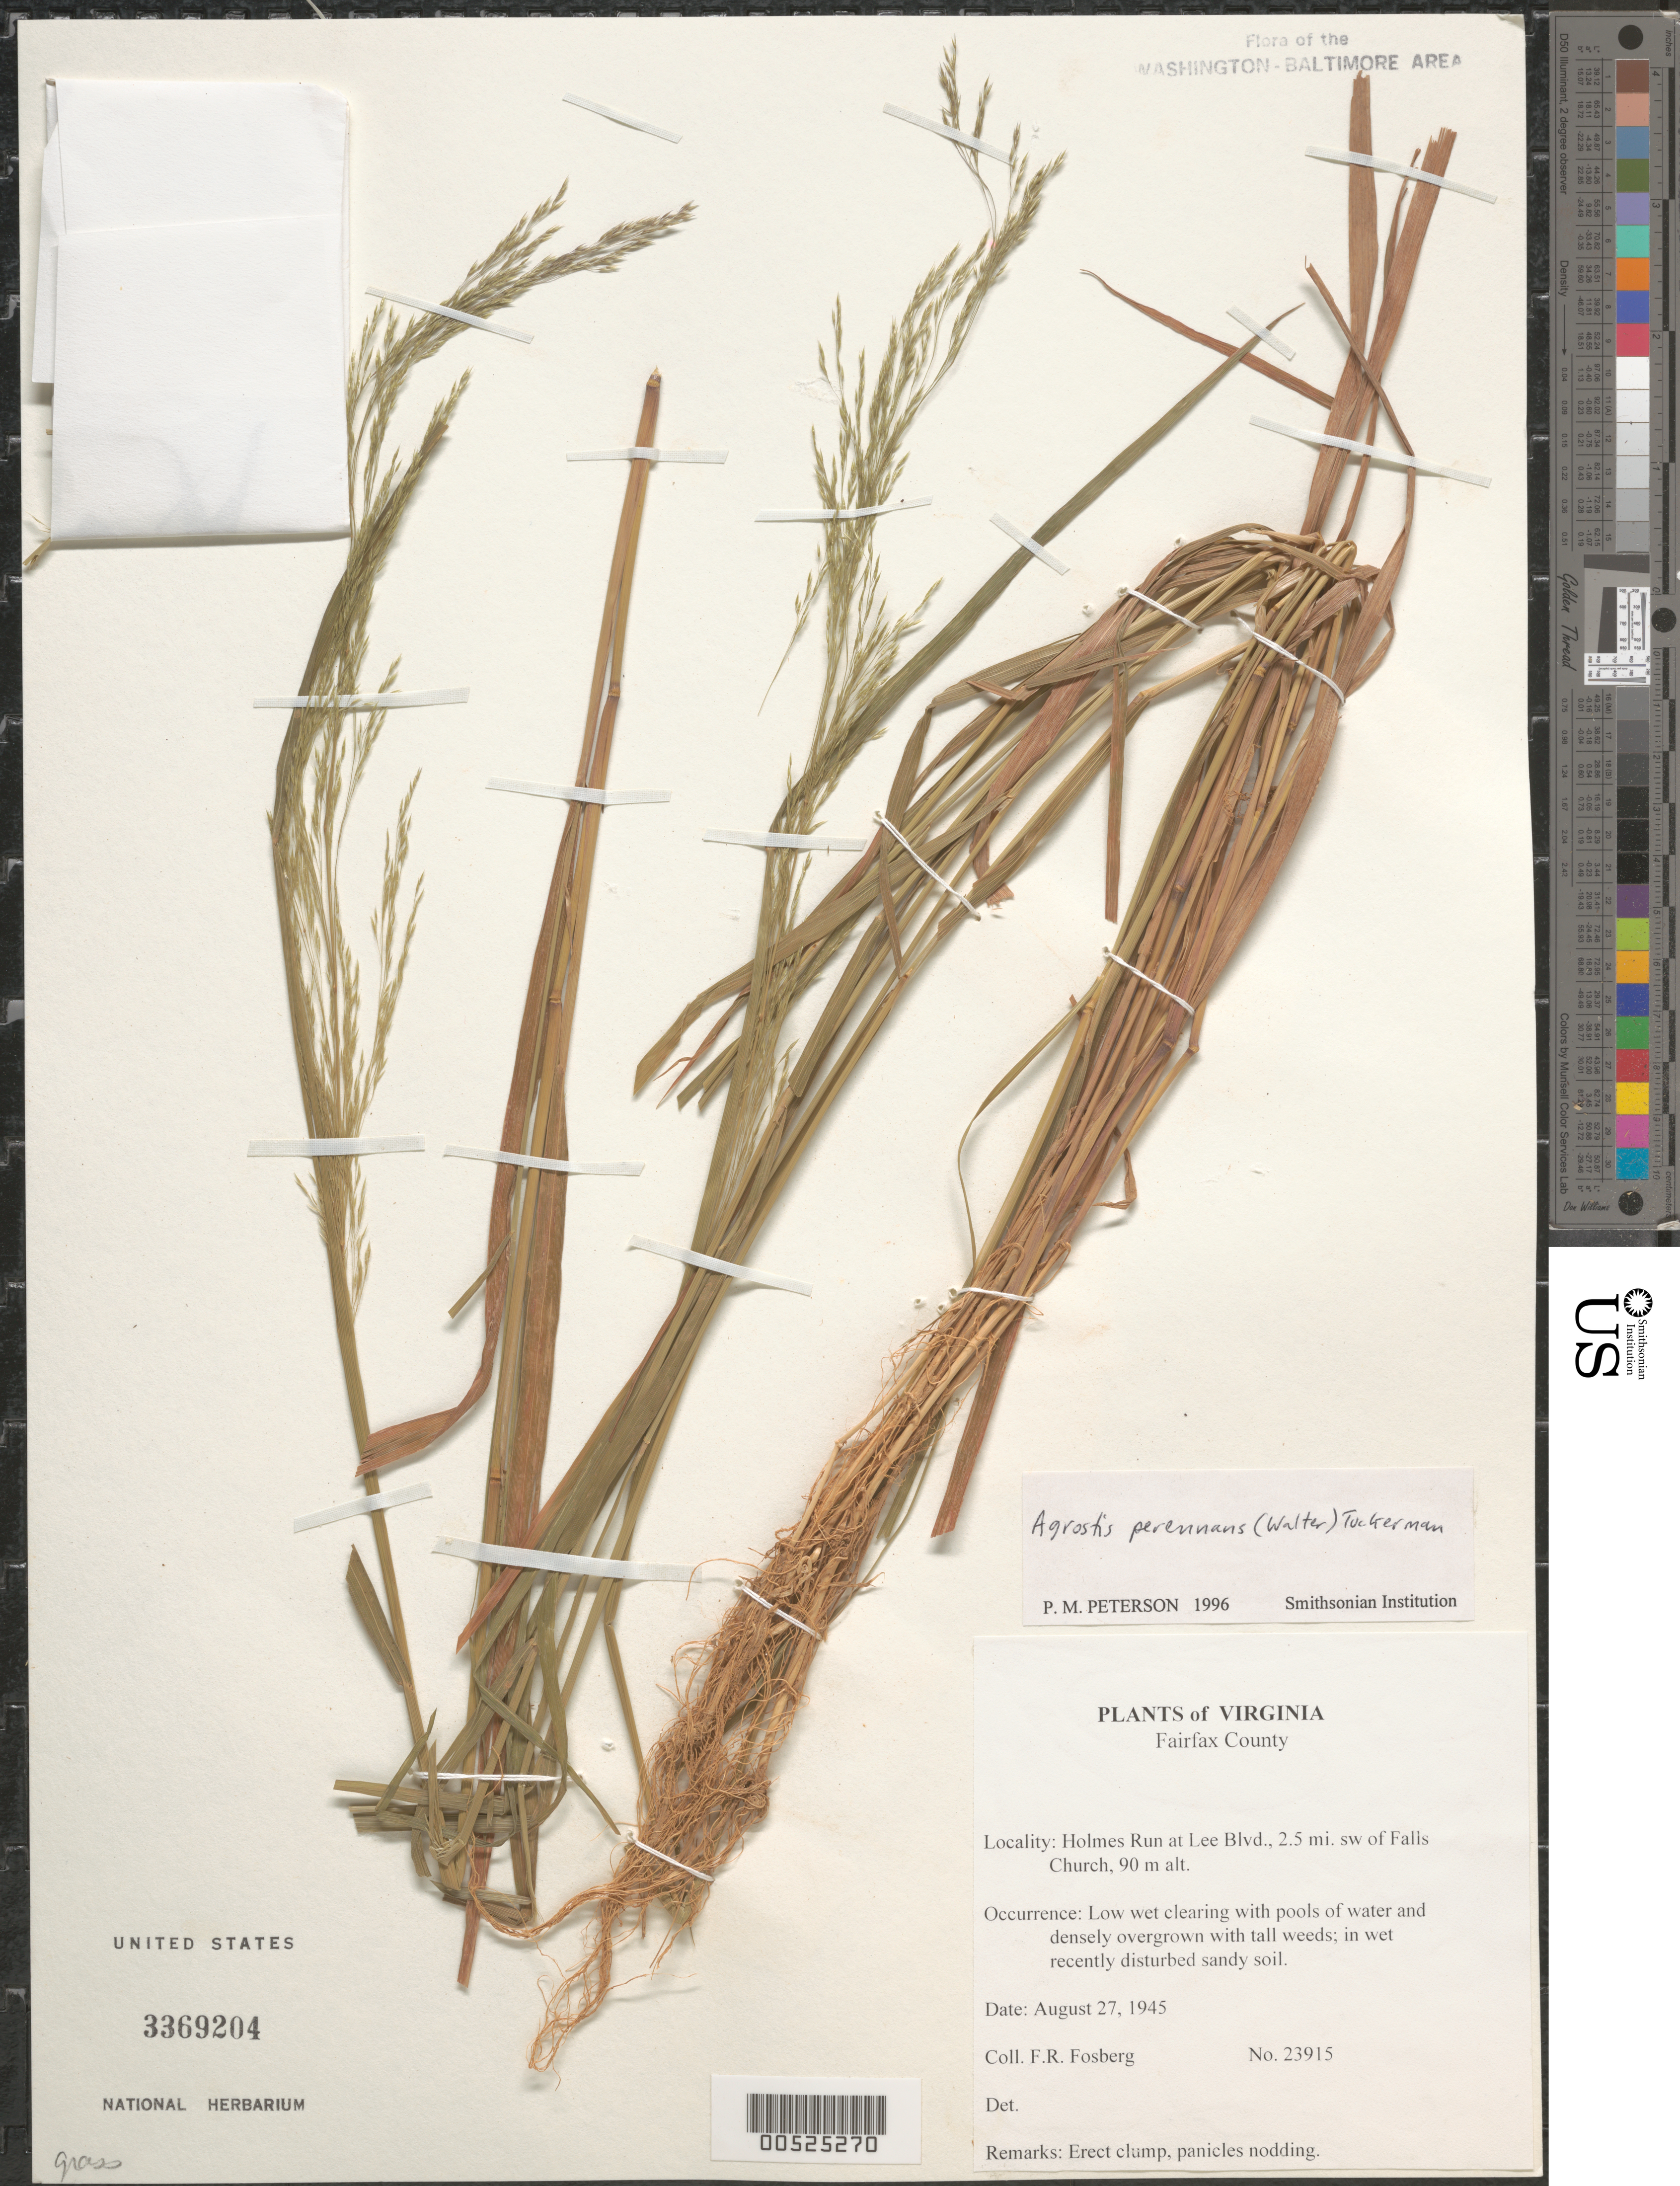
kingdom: Plantae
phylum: Tracheophyta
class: Liliopsida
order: Poales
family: Poaceae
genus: Agrostis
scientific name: Agrostis perennans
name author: (Walter) Tuck.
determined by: Peterson, Paul M., (BOT), Smithsonian Institution - National Museum of Natural History (UNITED STATES)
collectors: F. R. Fosberg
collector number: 23915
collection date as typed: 27 Aug 1945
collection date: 1945-08-27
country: United States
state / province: Virginia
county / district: Fairfax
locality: Holmes Run at Lee Blvd., 2.5 mi. SW of Falls Church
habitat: Low wet clearing with pools of water and densely overgrown with tall weeds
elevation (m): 90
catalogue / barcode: US 3369204